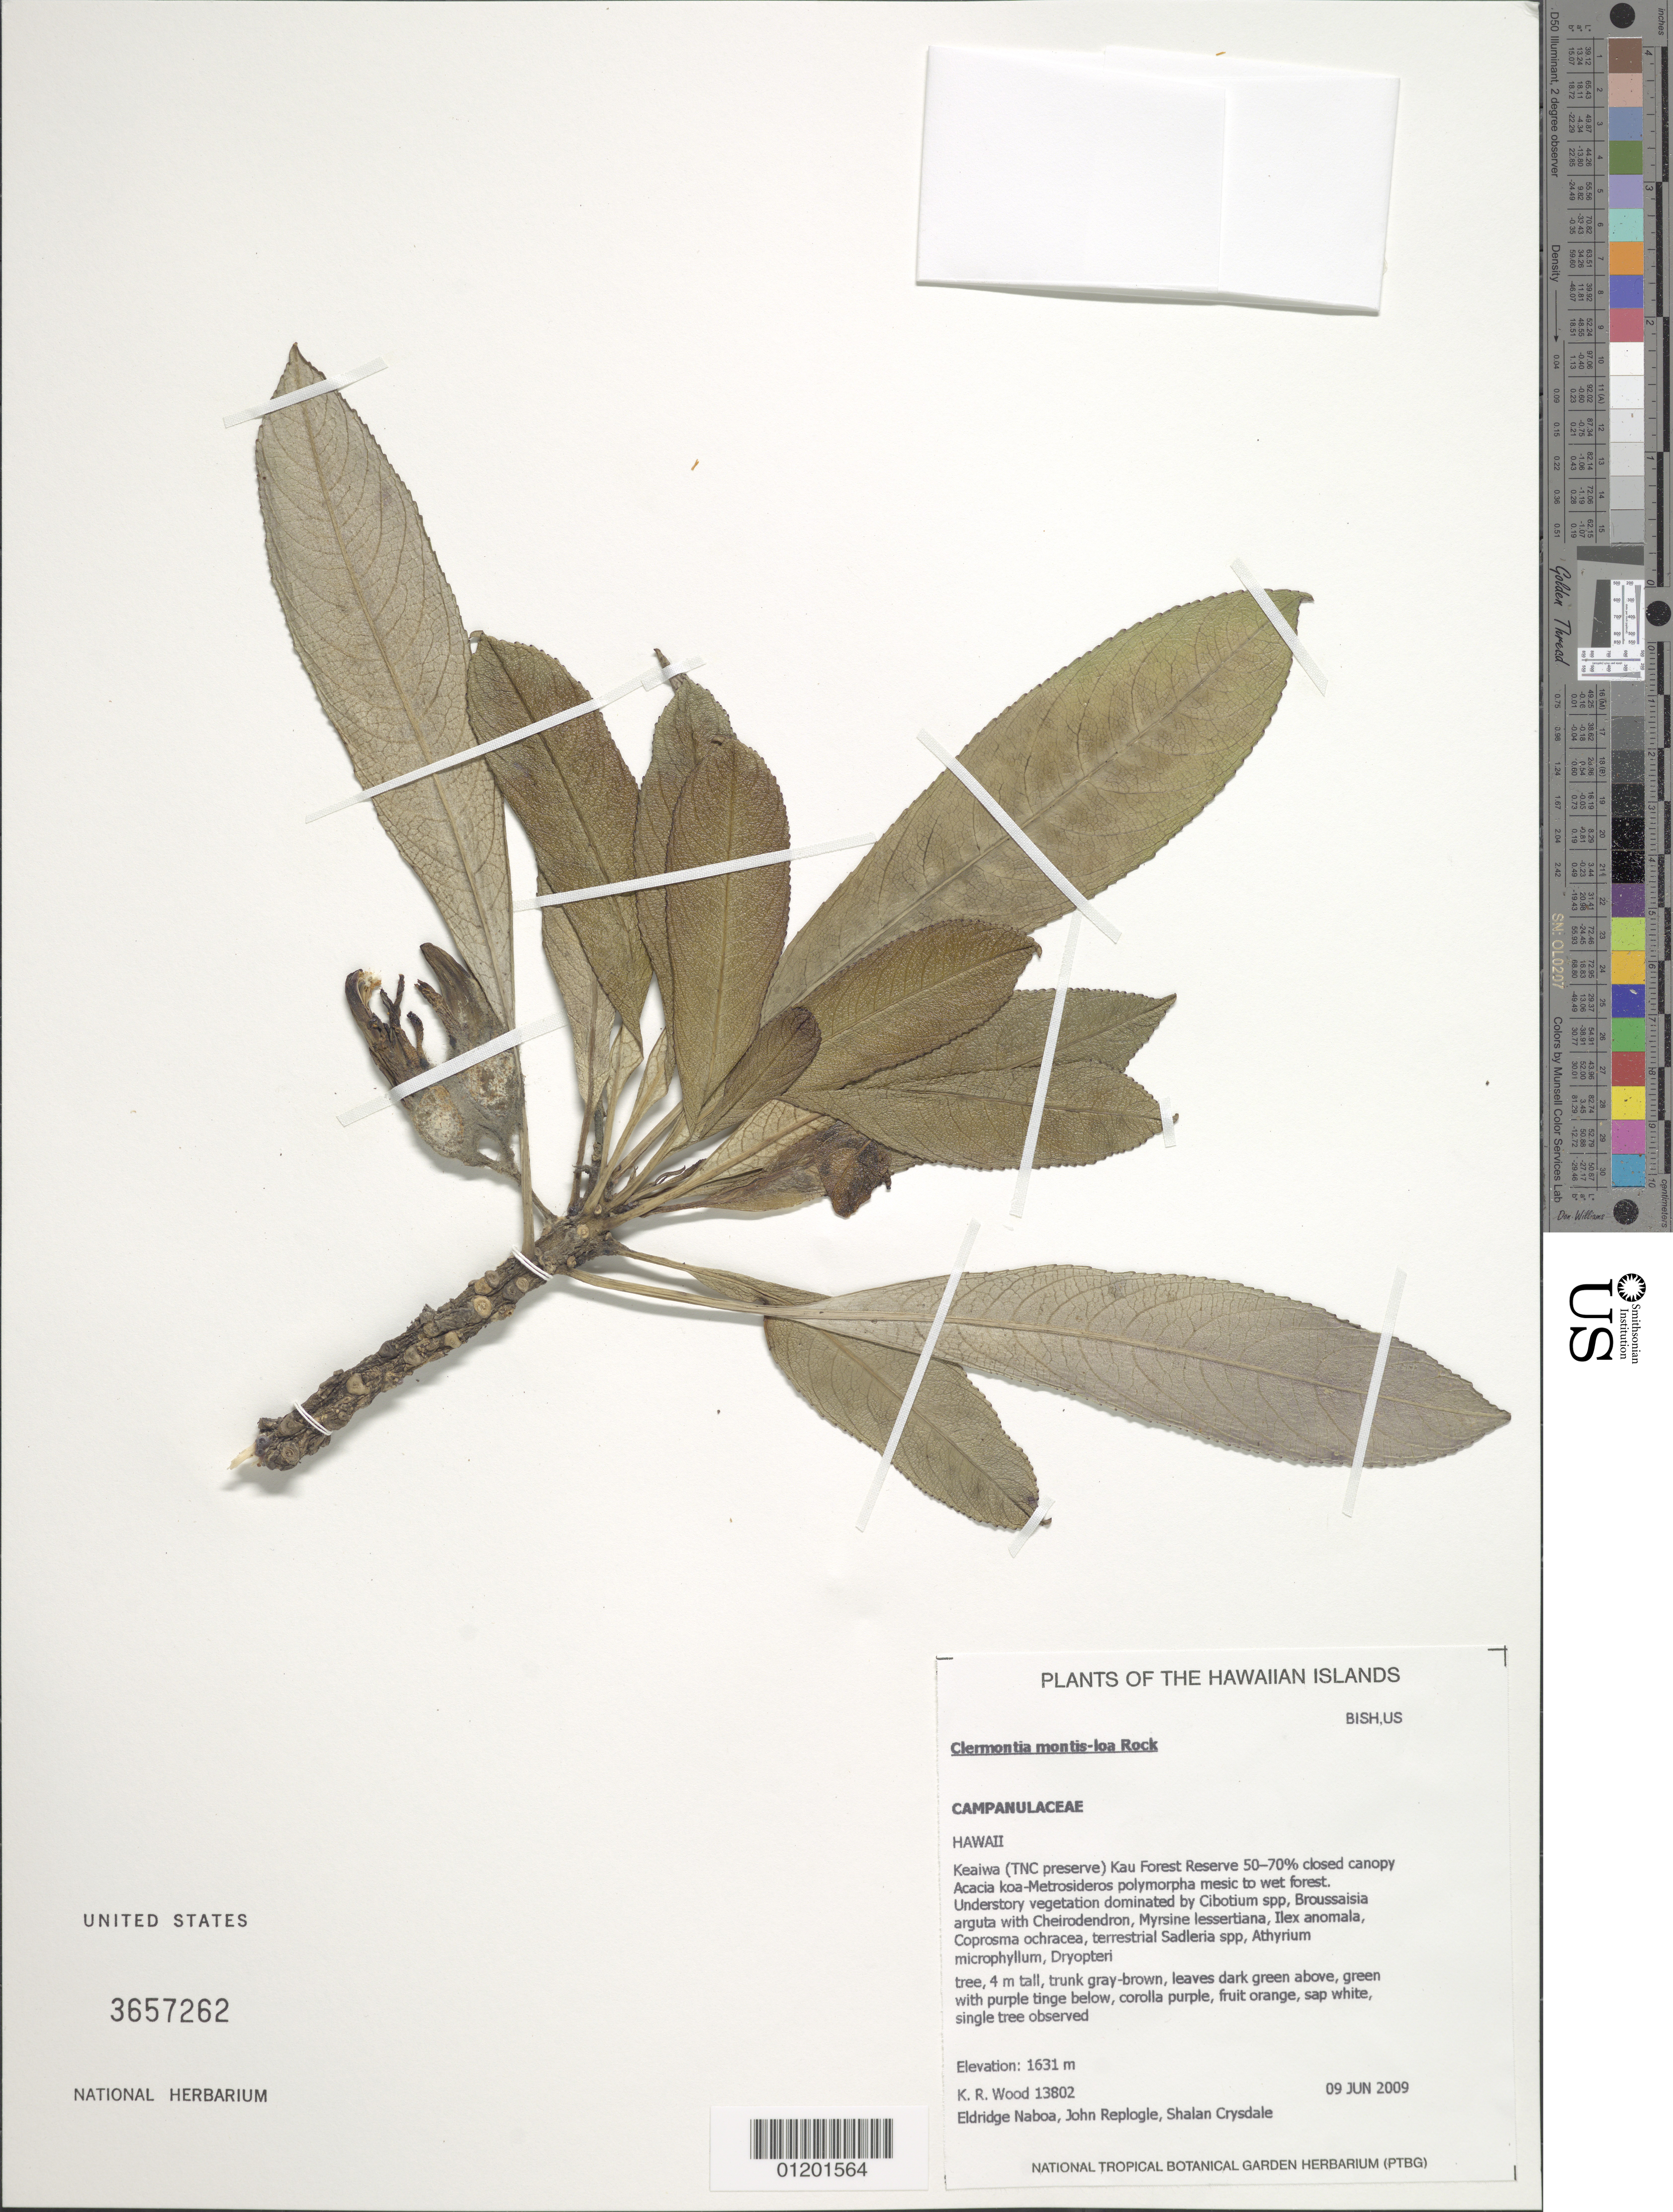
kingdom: Plantae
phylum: Tracheophyta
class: Magnoliopsida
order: Asterales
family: Campanulaceae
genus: Clermontia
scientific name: Clermontia montis-loa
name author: Rock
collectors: K. R. Wood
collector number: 13802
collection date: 2009-06-09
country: United States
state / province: Hawaii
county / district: Hawaii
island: Hawaii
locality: Keaiwa (TNC preserve) Kau Forest Reserve.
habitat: Mesic to wet forest.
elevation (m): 1631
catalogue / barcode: US 3657262